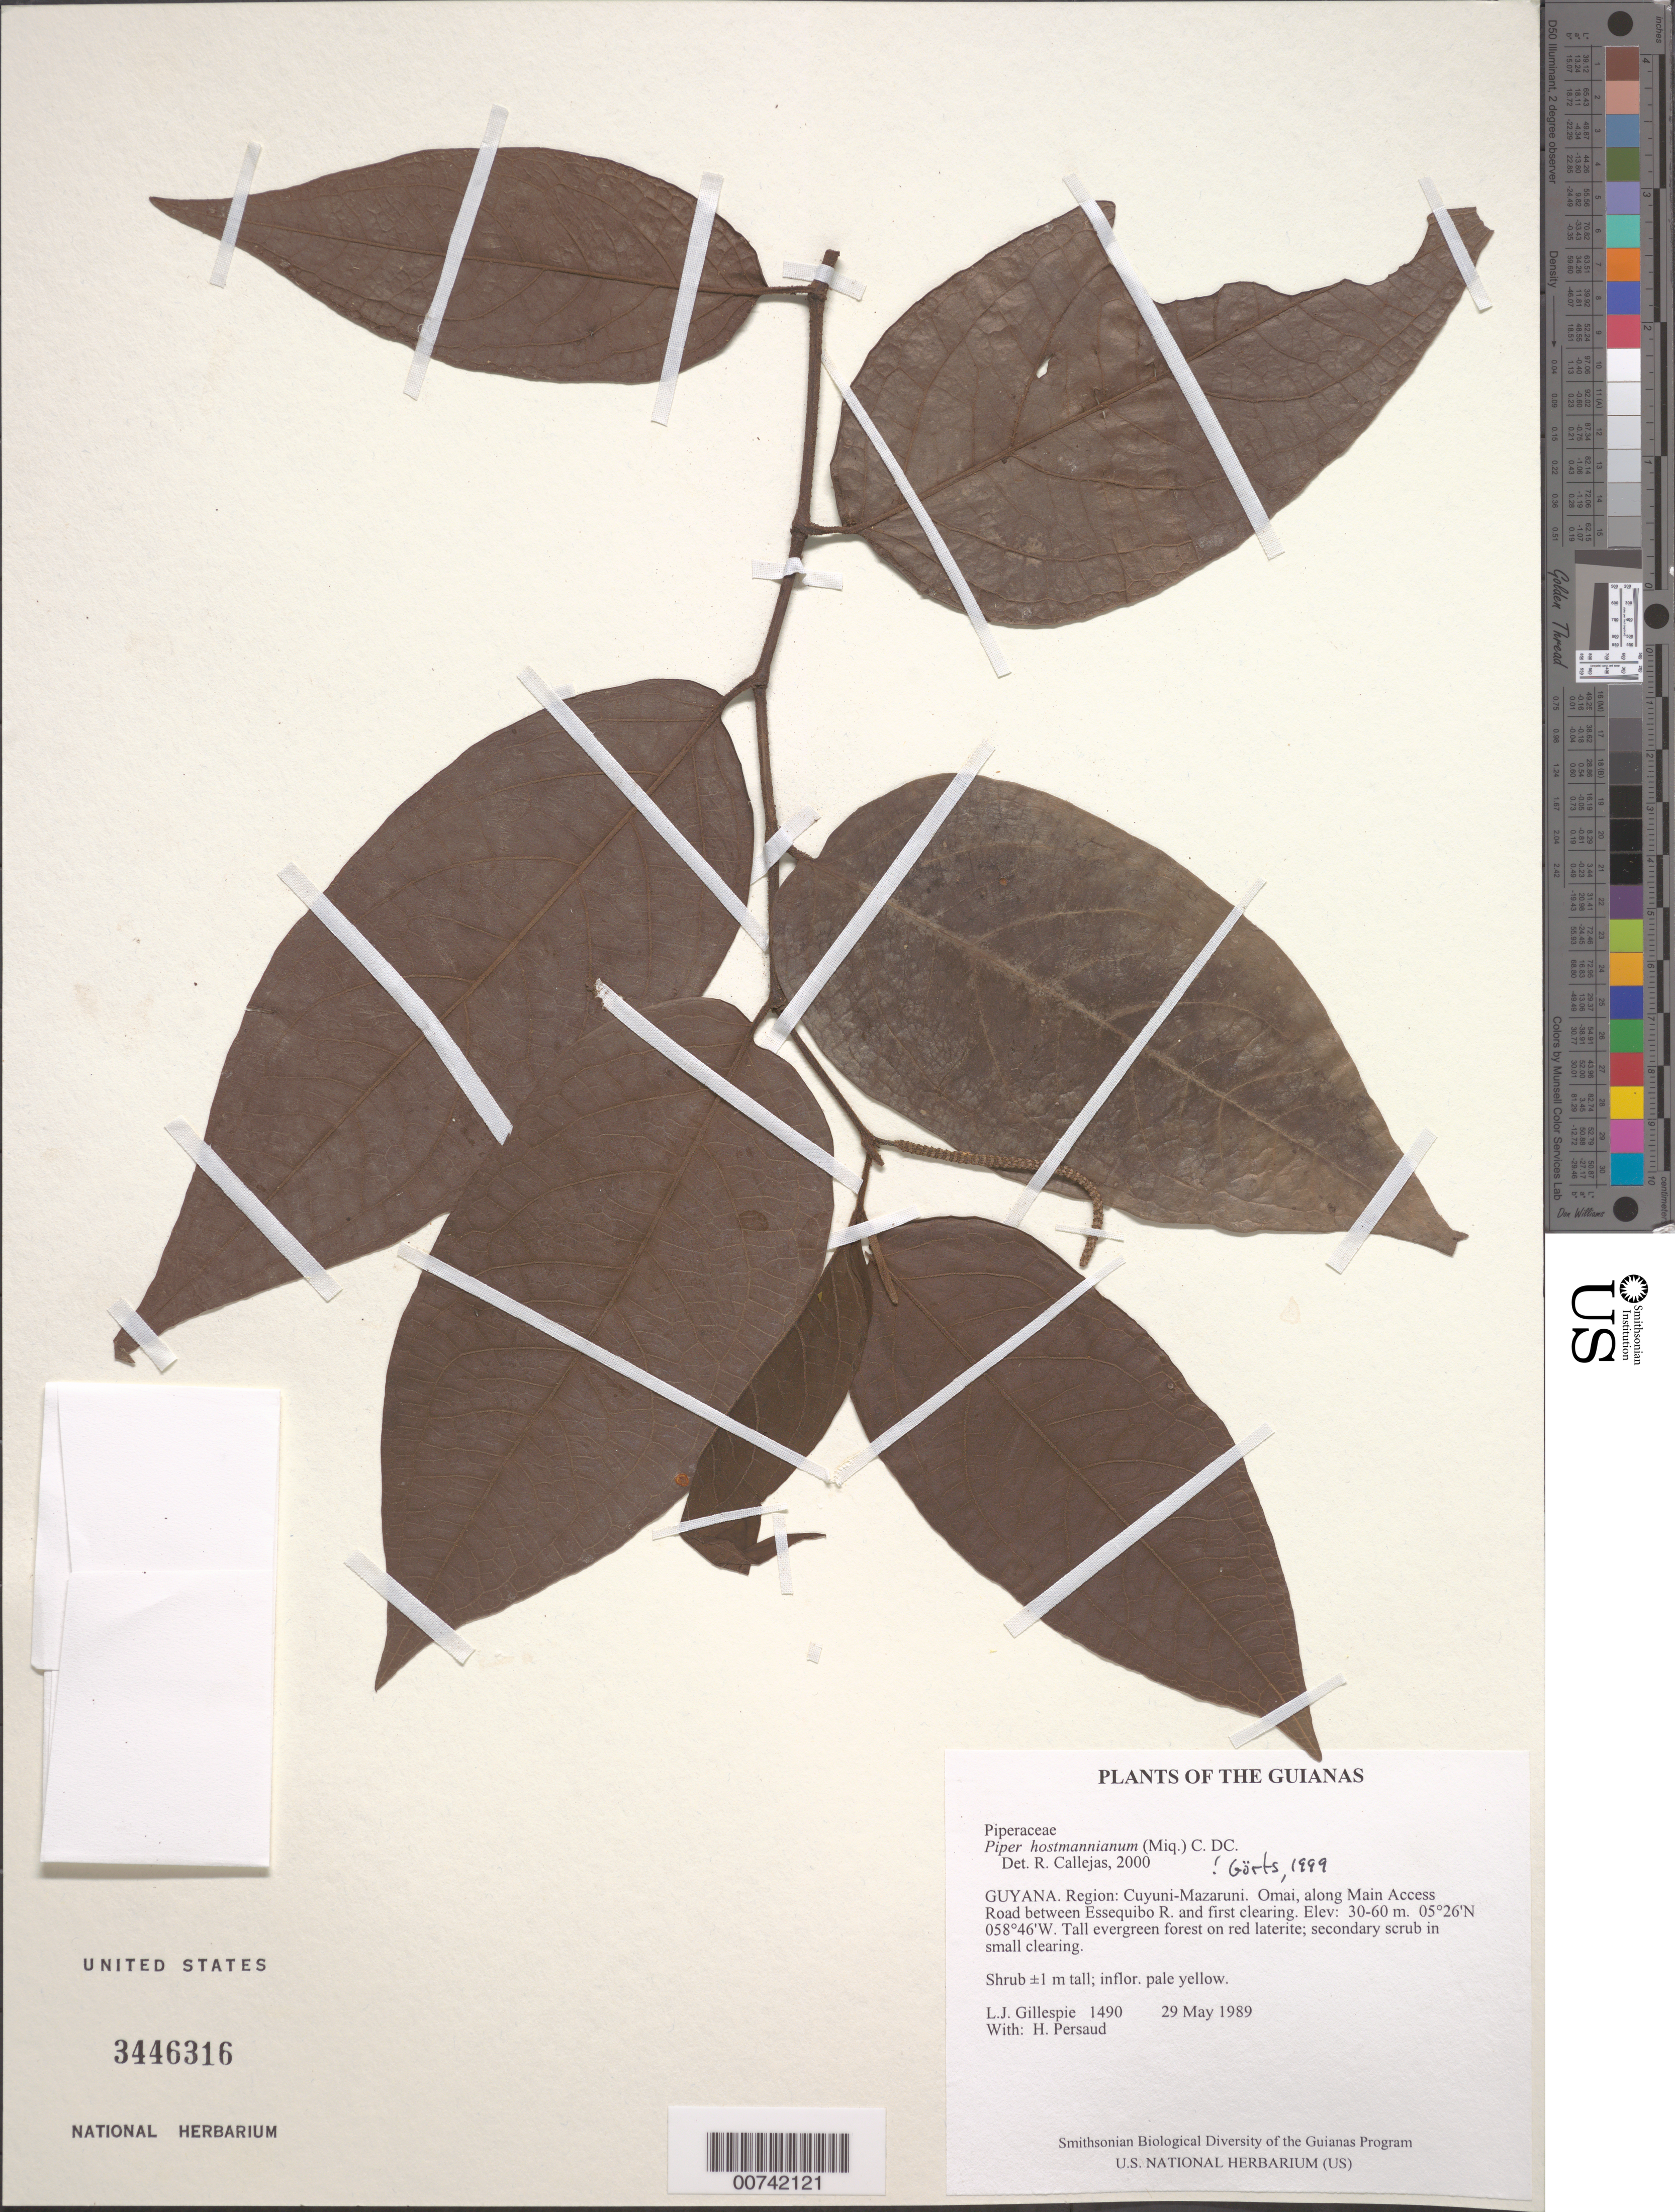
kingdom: Plantae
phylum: Tracheophyta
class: Magnoliopsida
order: Piperales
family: Piperaceae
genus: Piper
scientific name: Piper hostmannianum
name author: (Miq.) C. DC.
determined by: Görts-van Rijn, A. R. A.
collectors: L. J. Gillespie & H. Persaud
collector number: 1490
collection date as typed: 29 May 1989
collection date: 1989-05-29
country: Guyana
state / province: Cuyuni-Mazaruni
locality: Omai, along Main Access Road between Essequibo R. and first clearing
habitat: Tall evergreen forest on red laterite; secondary scrub in small clearing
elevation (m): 30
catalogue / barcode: US 3446316